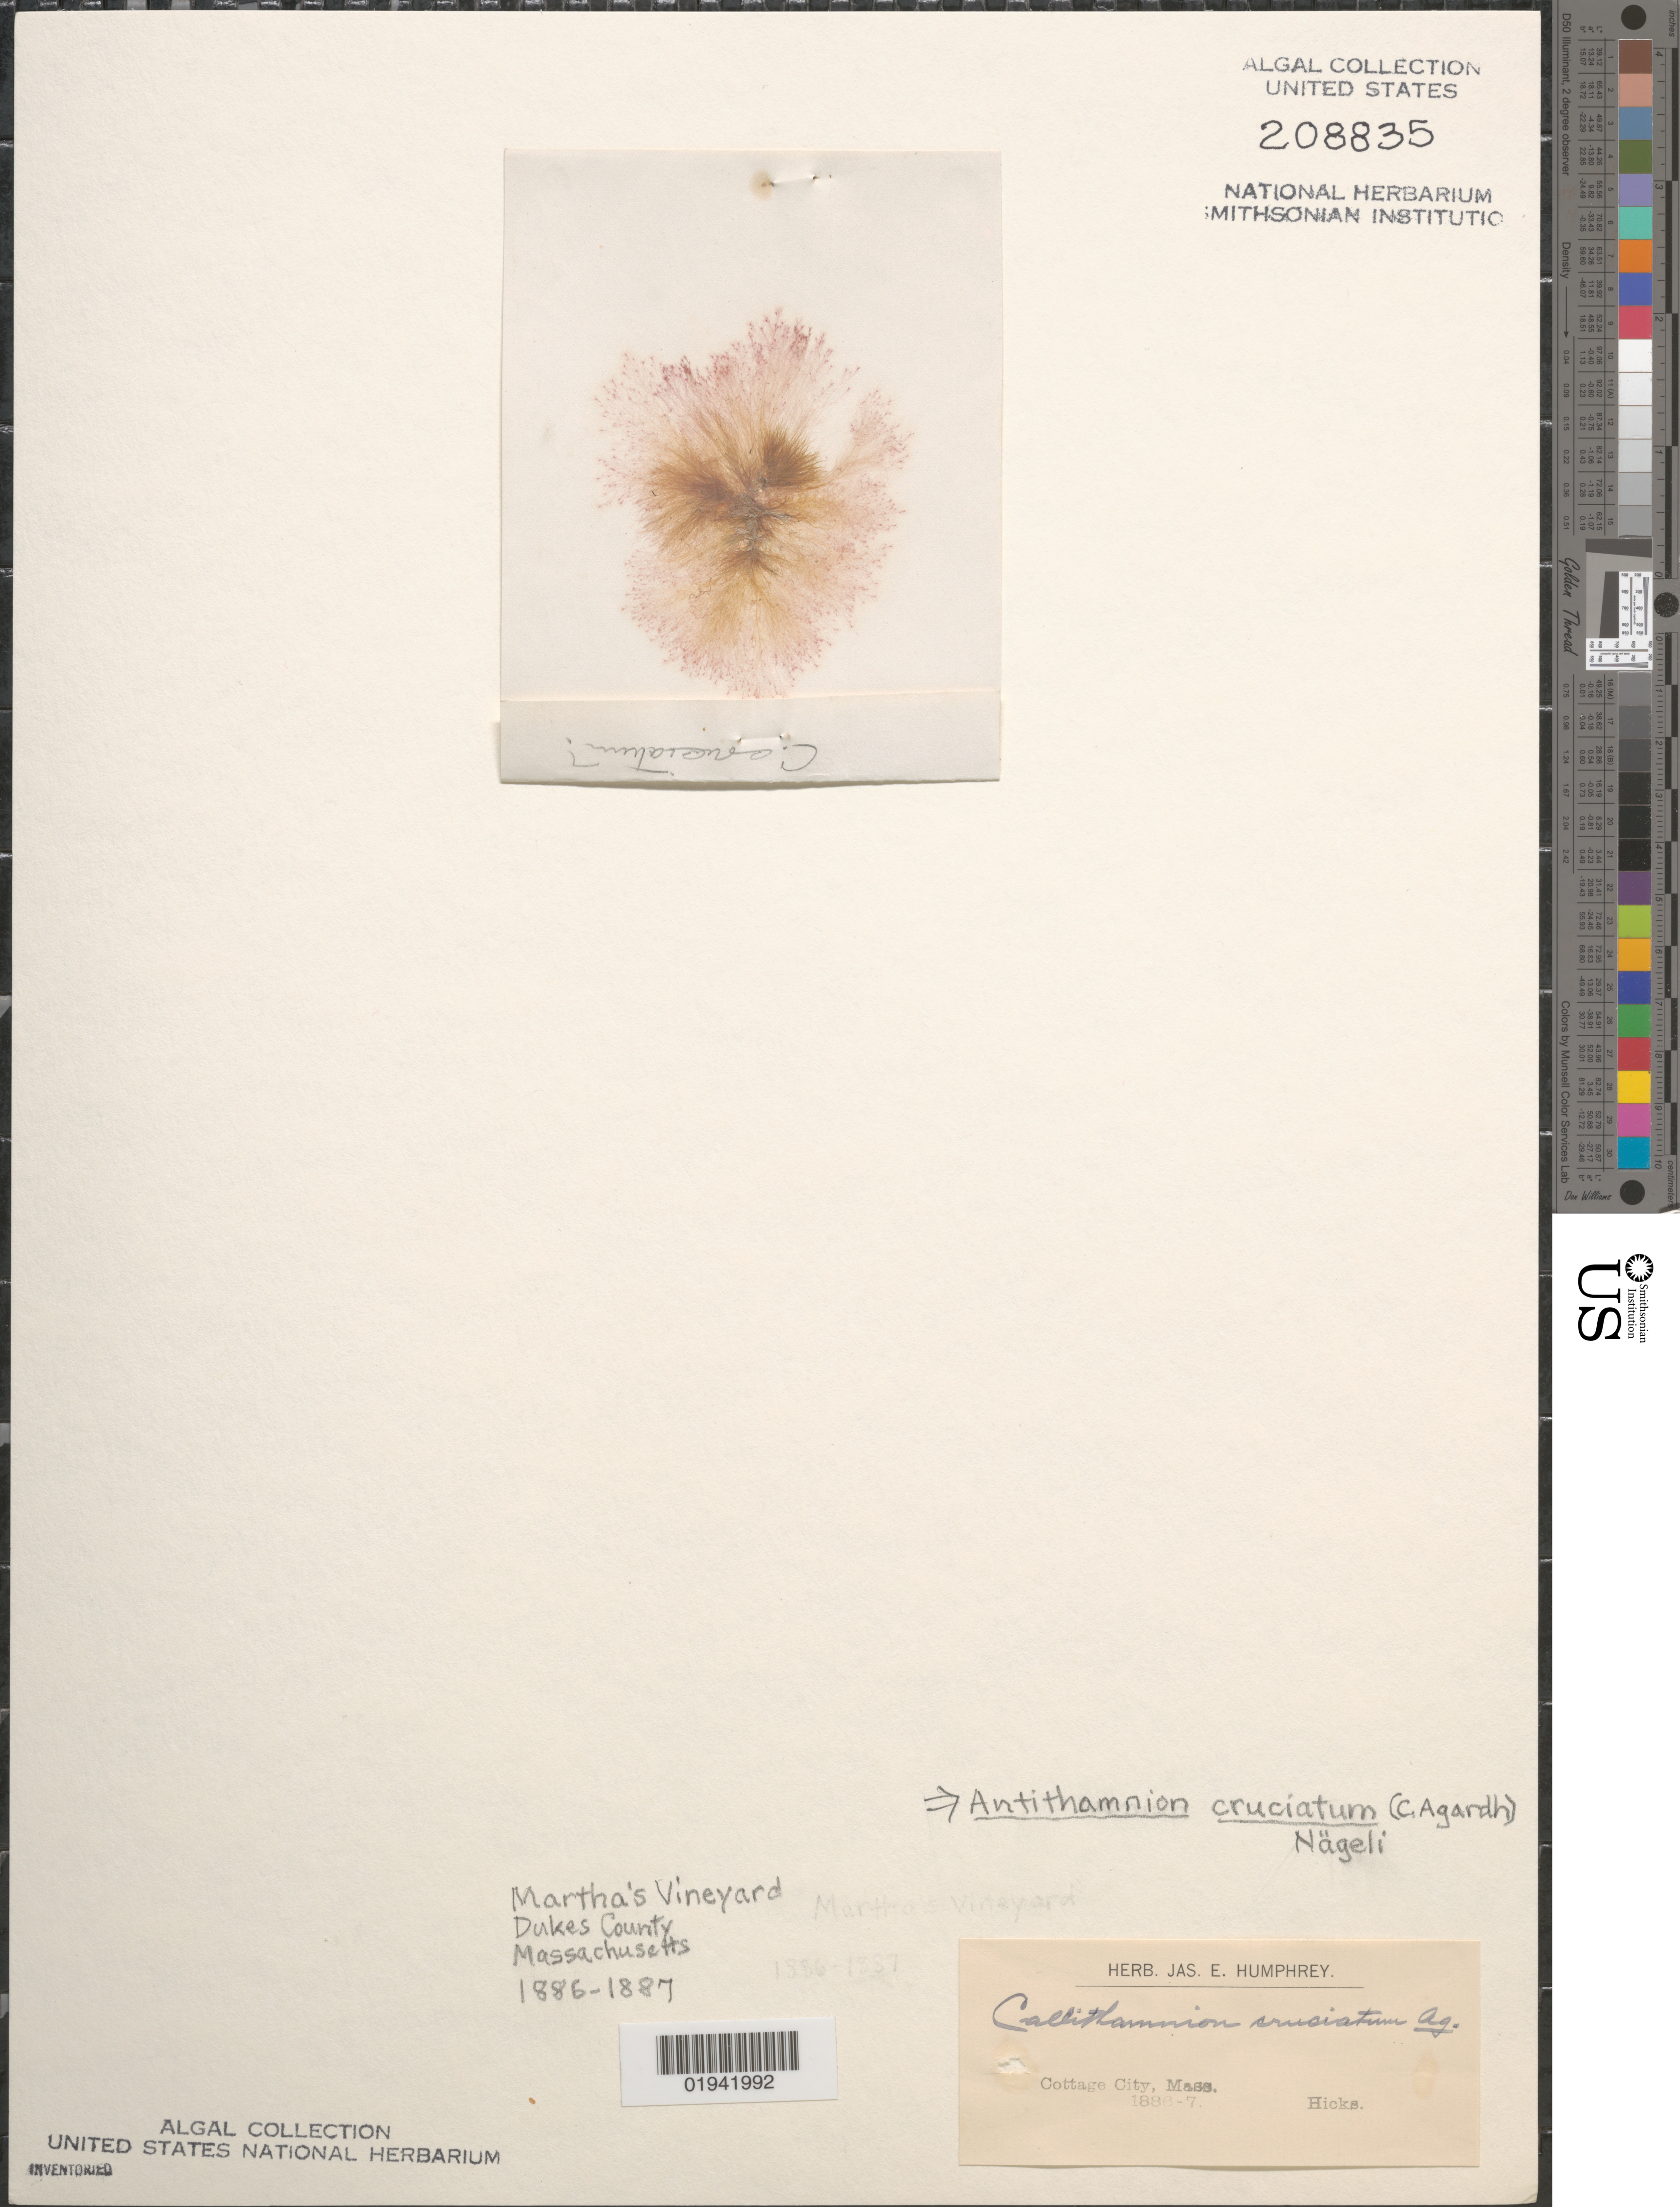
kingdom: Plantae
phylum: Rhodophyta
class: Florideophyceae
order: Ceramiales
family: Ceramiaceae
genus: Antithamnion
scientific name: Antithamnion cruciatum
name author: (C. Agardh) Näg.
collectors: -. Hicks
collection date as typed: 1886 to -- --- 1887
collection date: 1886/1887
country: United States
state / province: Massachusetts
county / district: Dukes County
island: Martha's Vineyard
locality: Cottage City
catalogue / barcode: US 208835